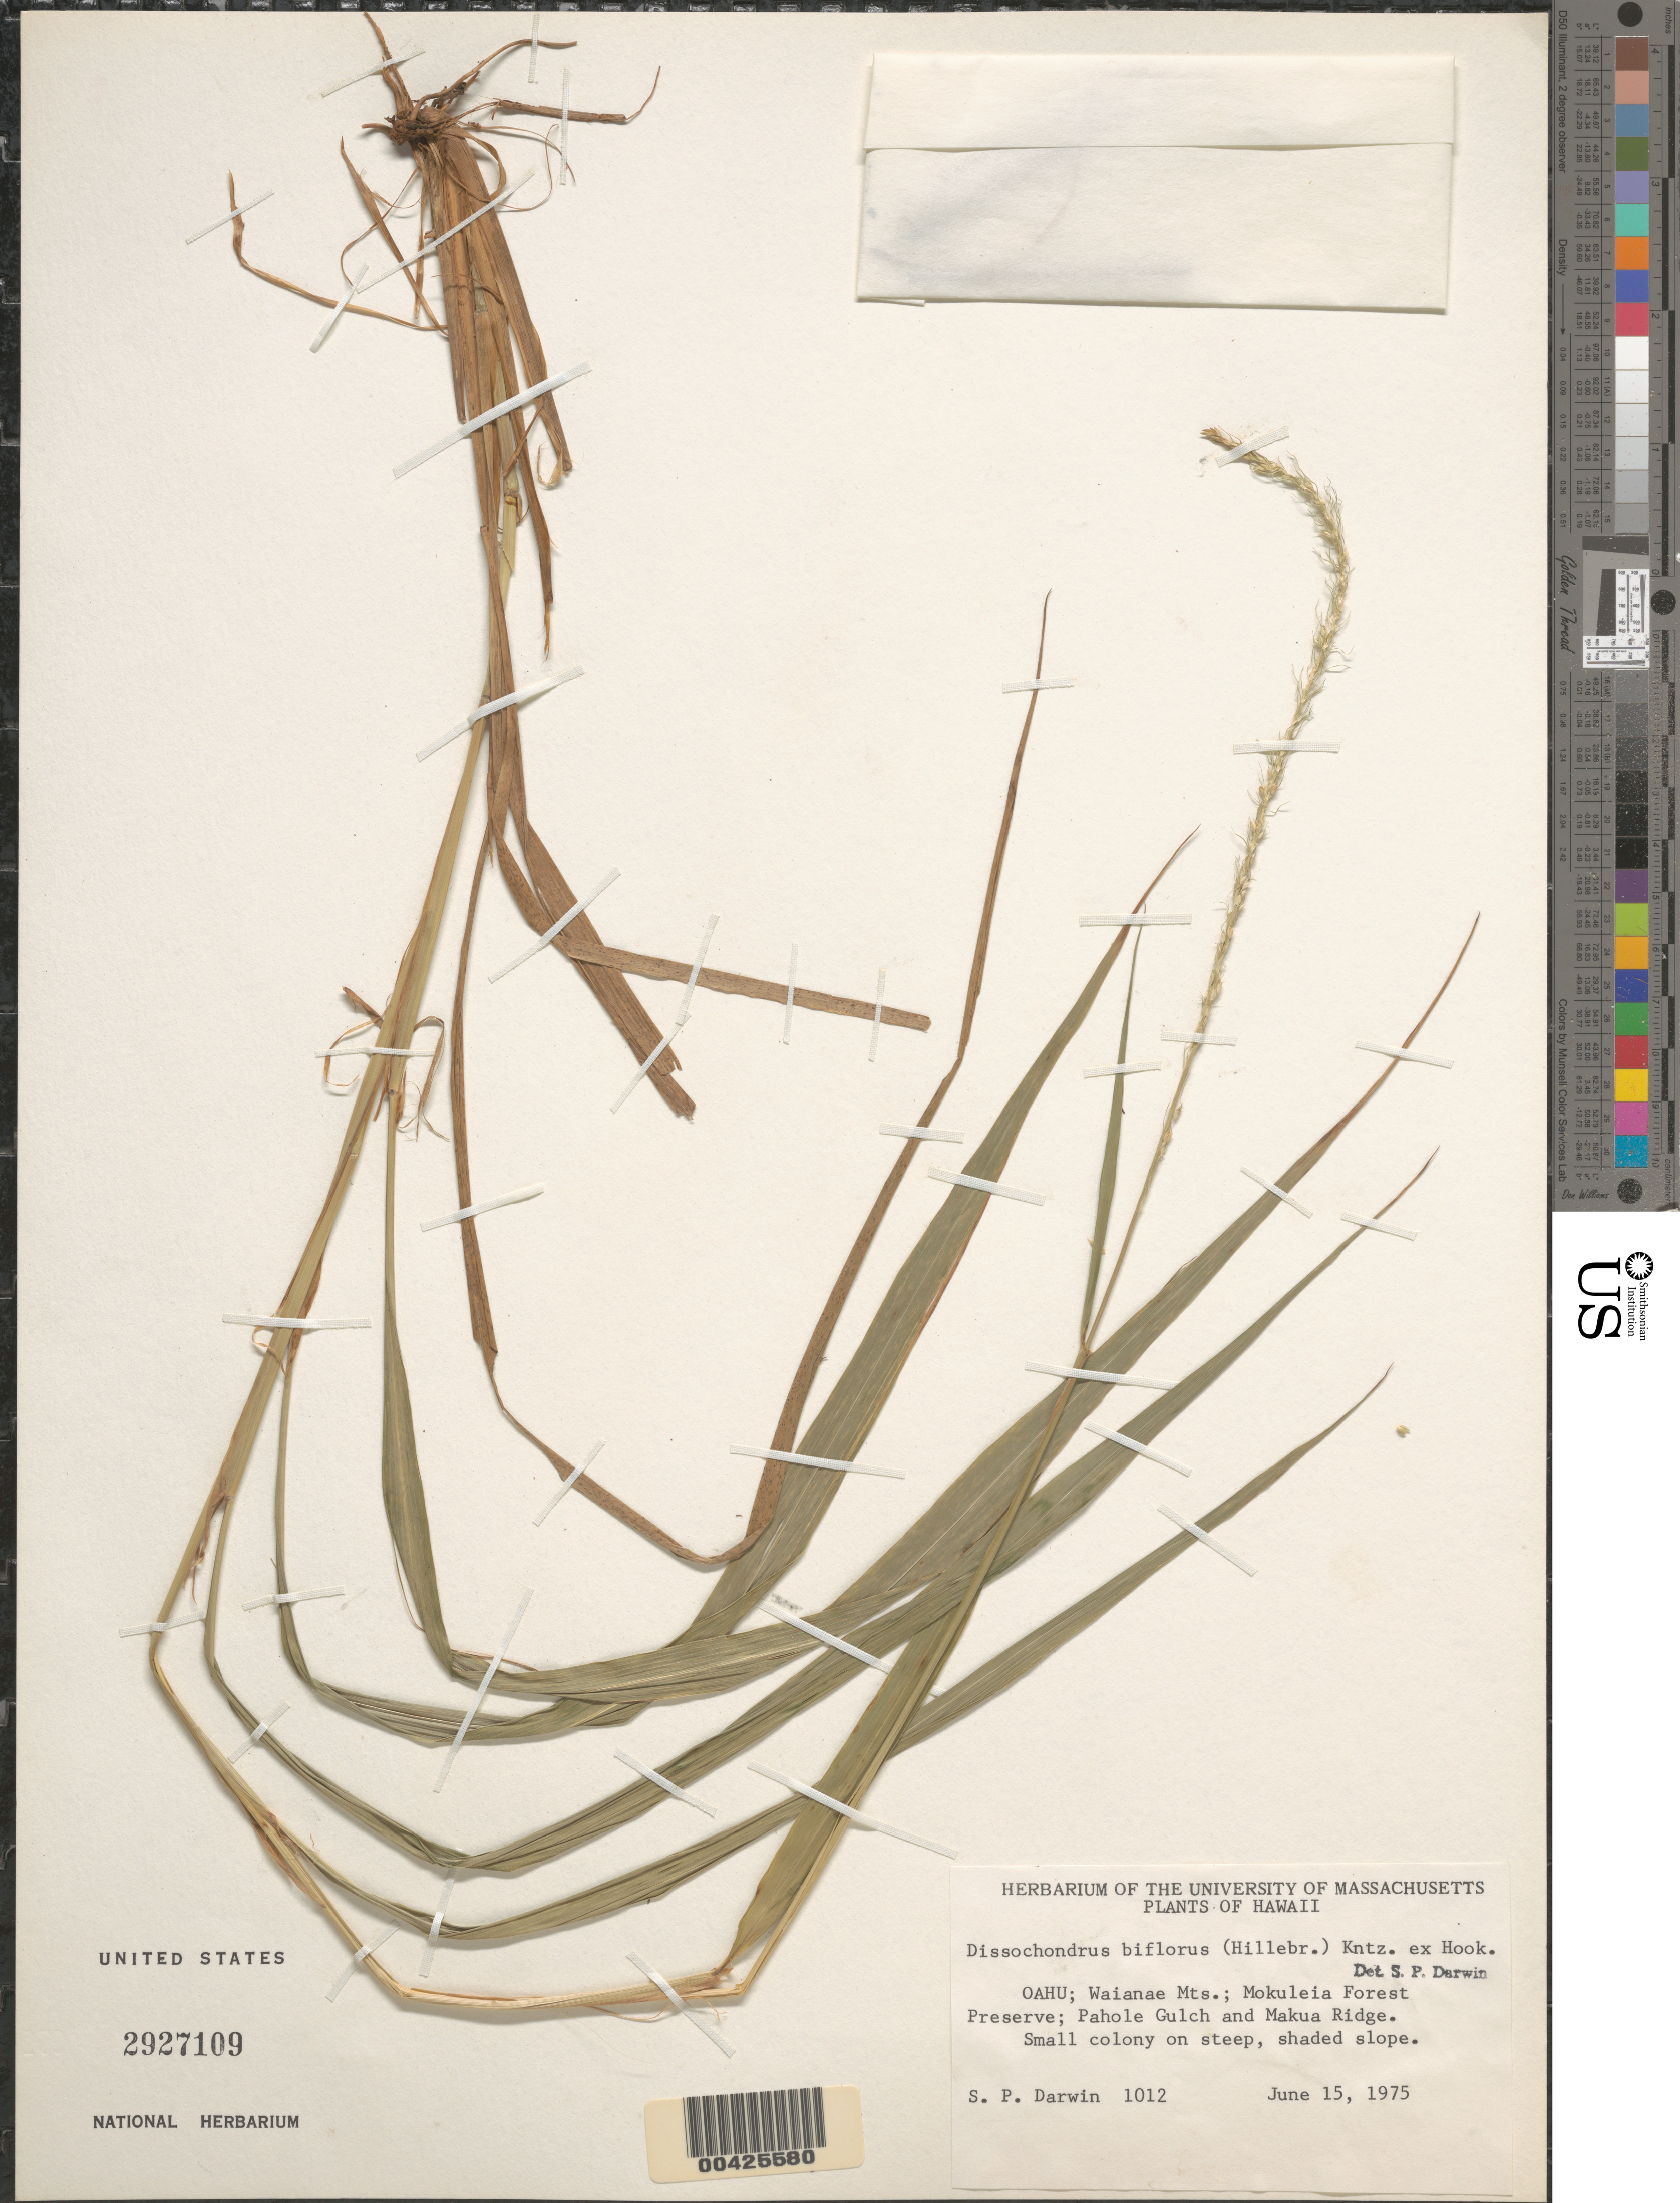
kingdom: Plantae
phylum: Tracheophyta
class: Liliopsida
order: Poales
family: Poaceae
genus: Dissochondrus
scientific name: Dissochondrus biflorus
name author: Kuntze ex Hack.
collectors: S. P. Darwin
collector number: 1012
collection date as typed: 15 Jun 1975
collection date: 1975-06-15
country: United States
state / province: Hawaii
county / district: Honolulu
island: Oahu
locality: Waianae Mountains, Mokuleia Forest Preserve, Pahole Gulch and Makua Ridge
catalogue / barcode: US 2927109